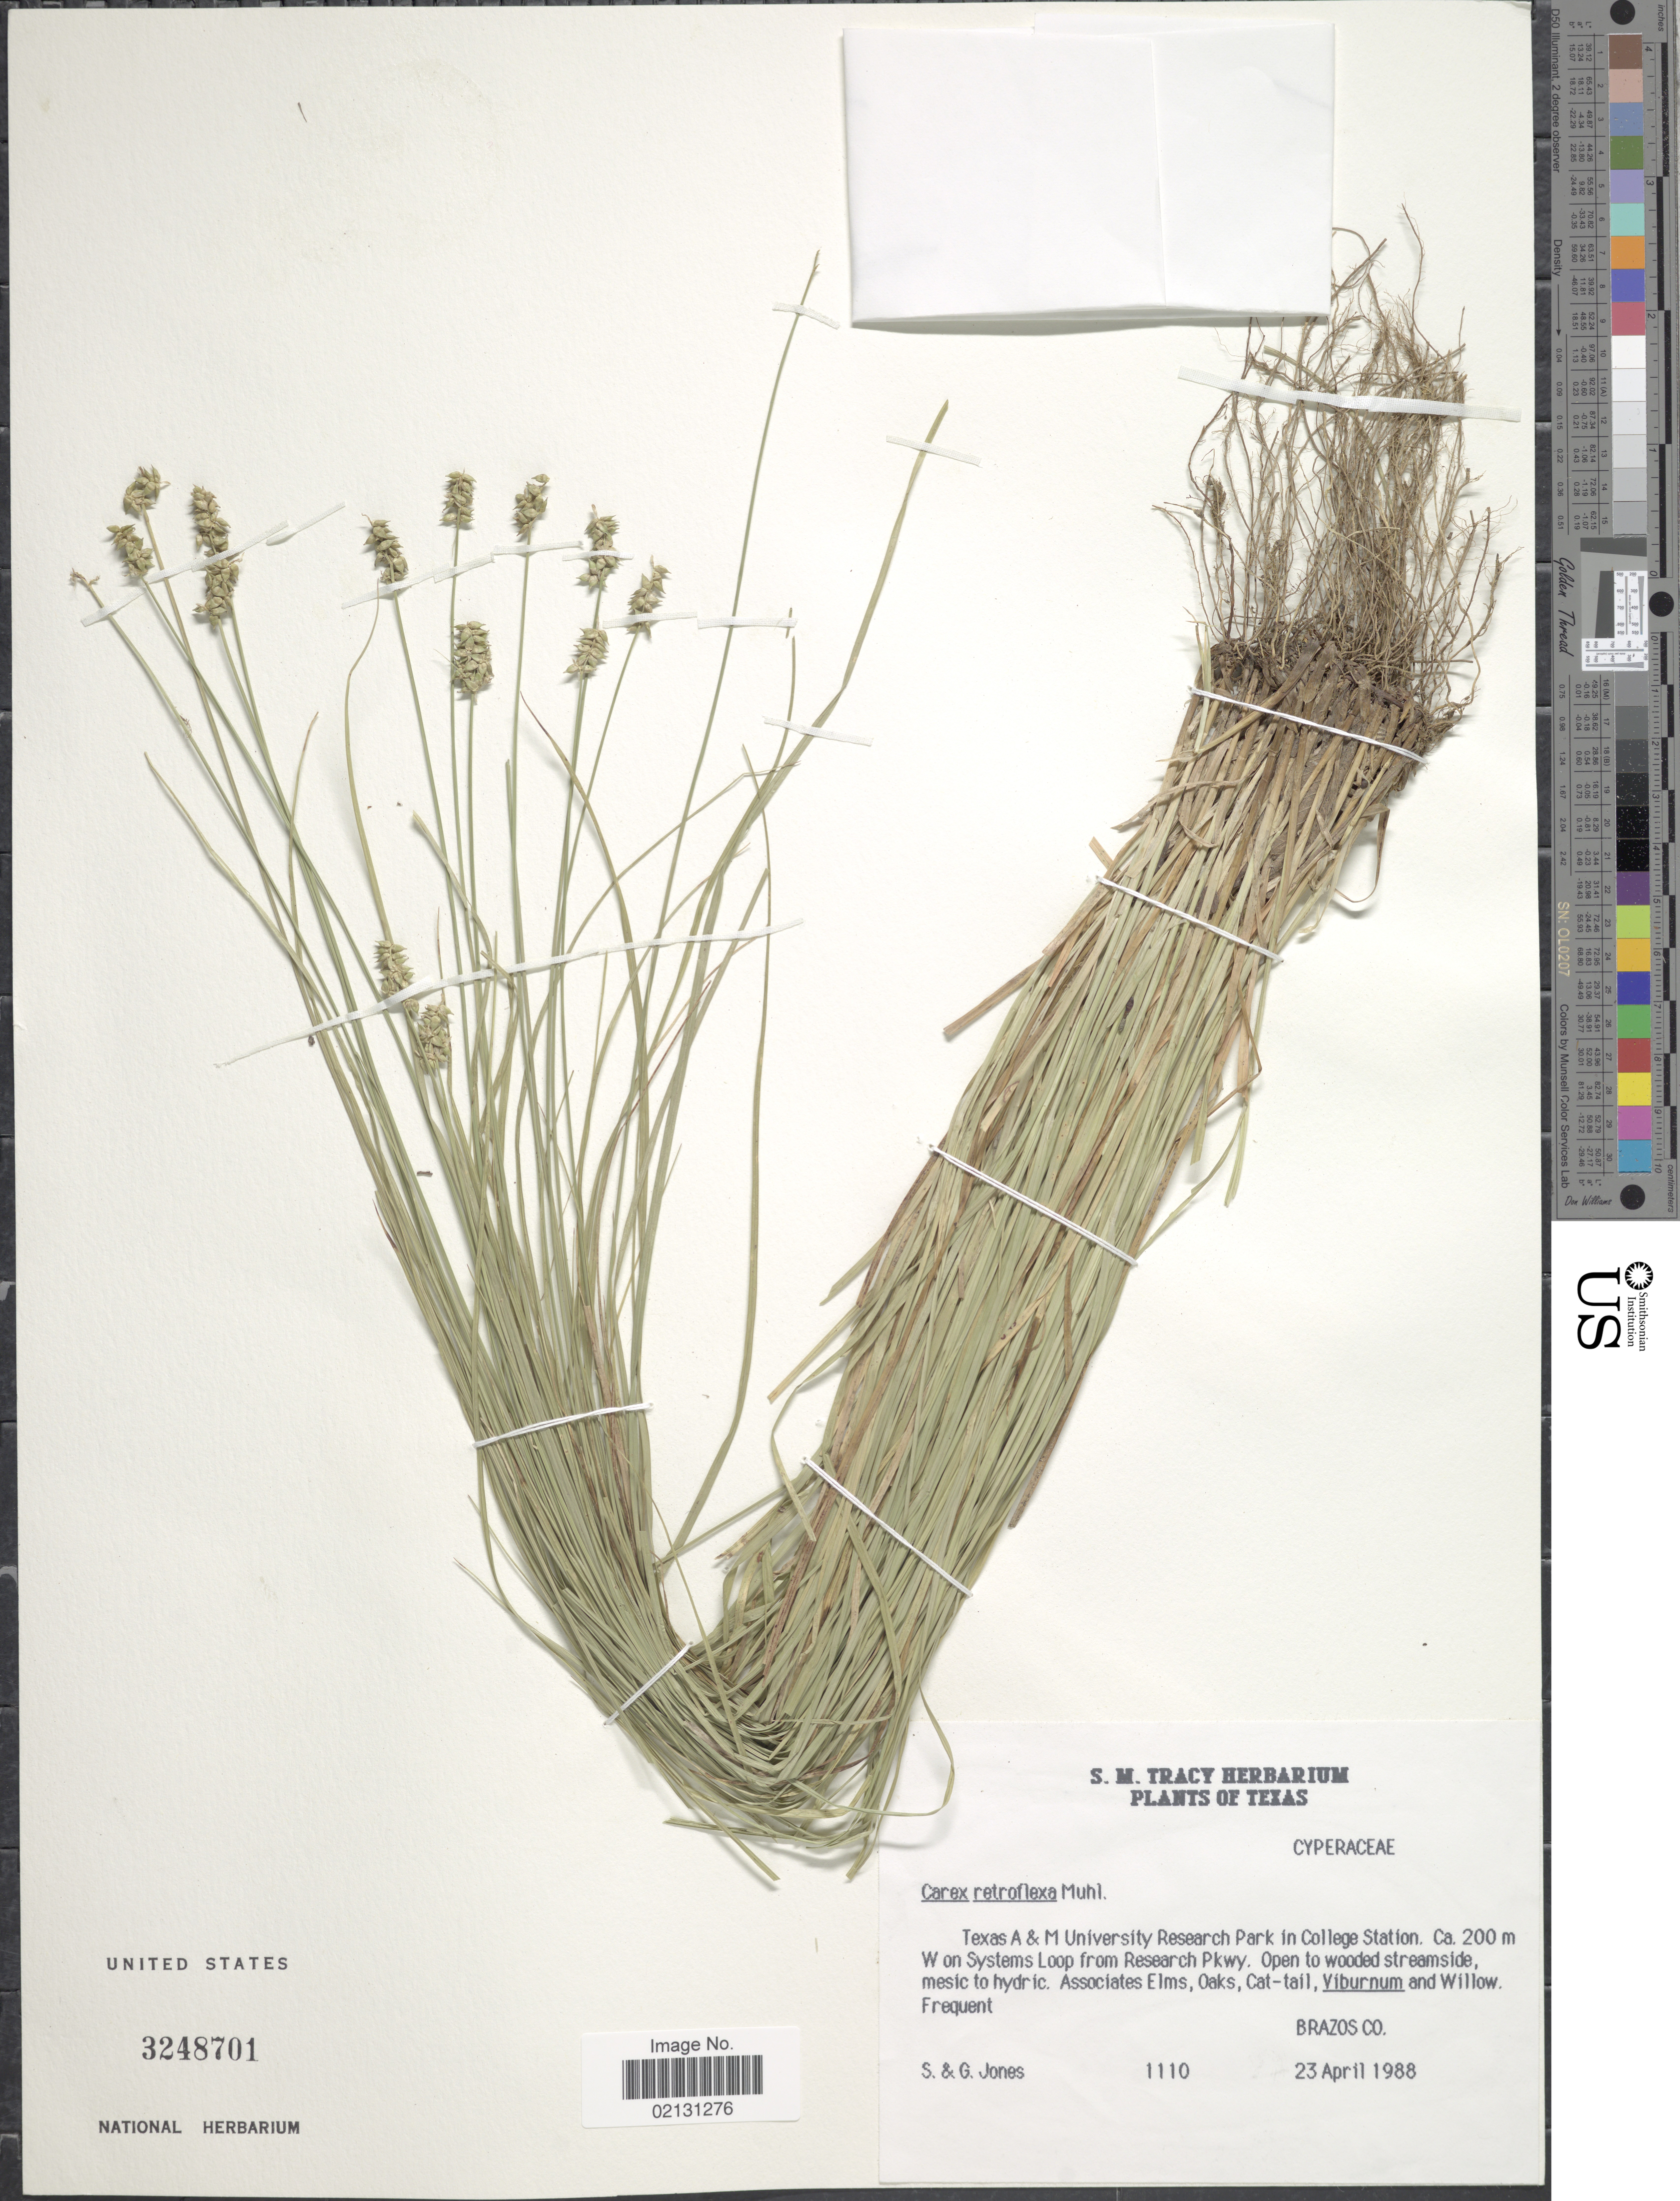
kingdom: Plantae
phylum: Tracheophyta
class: Liliopsida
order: Poales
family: Cyperaceae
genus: Carex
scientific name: Carex retroflexa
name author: Muhl. ex Willd.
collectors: S. Jones & G. Jones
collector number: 1110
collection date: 1988-04-23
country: United States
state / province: Texas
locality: Texas A7M University Research Park in College Station. Ca. 200 m W on Systems Loop from Research Pkwy, Open to wooded streamside, Brazos Co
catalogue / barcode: US 3248701